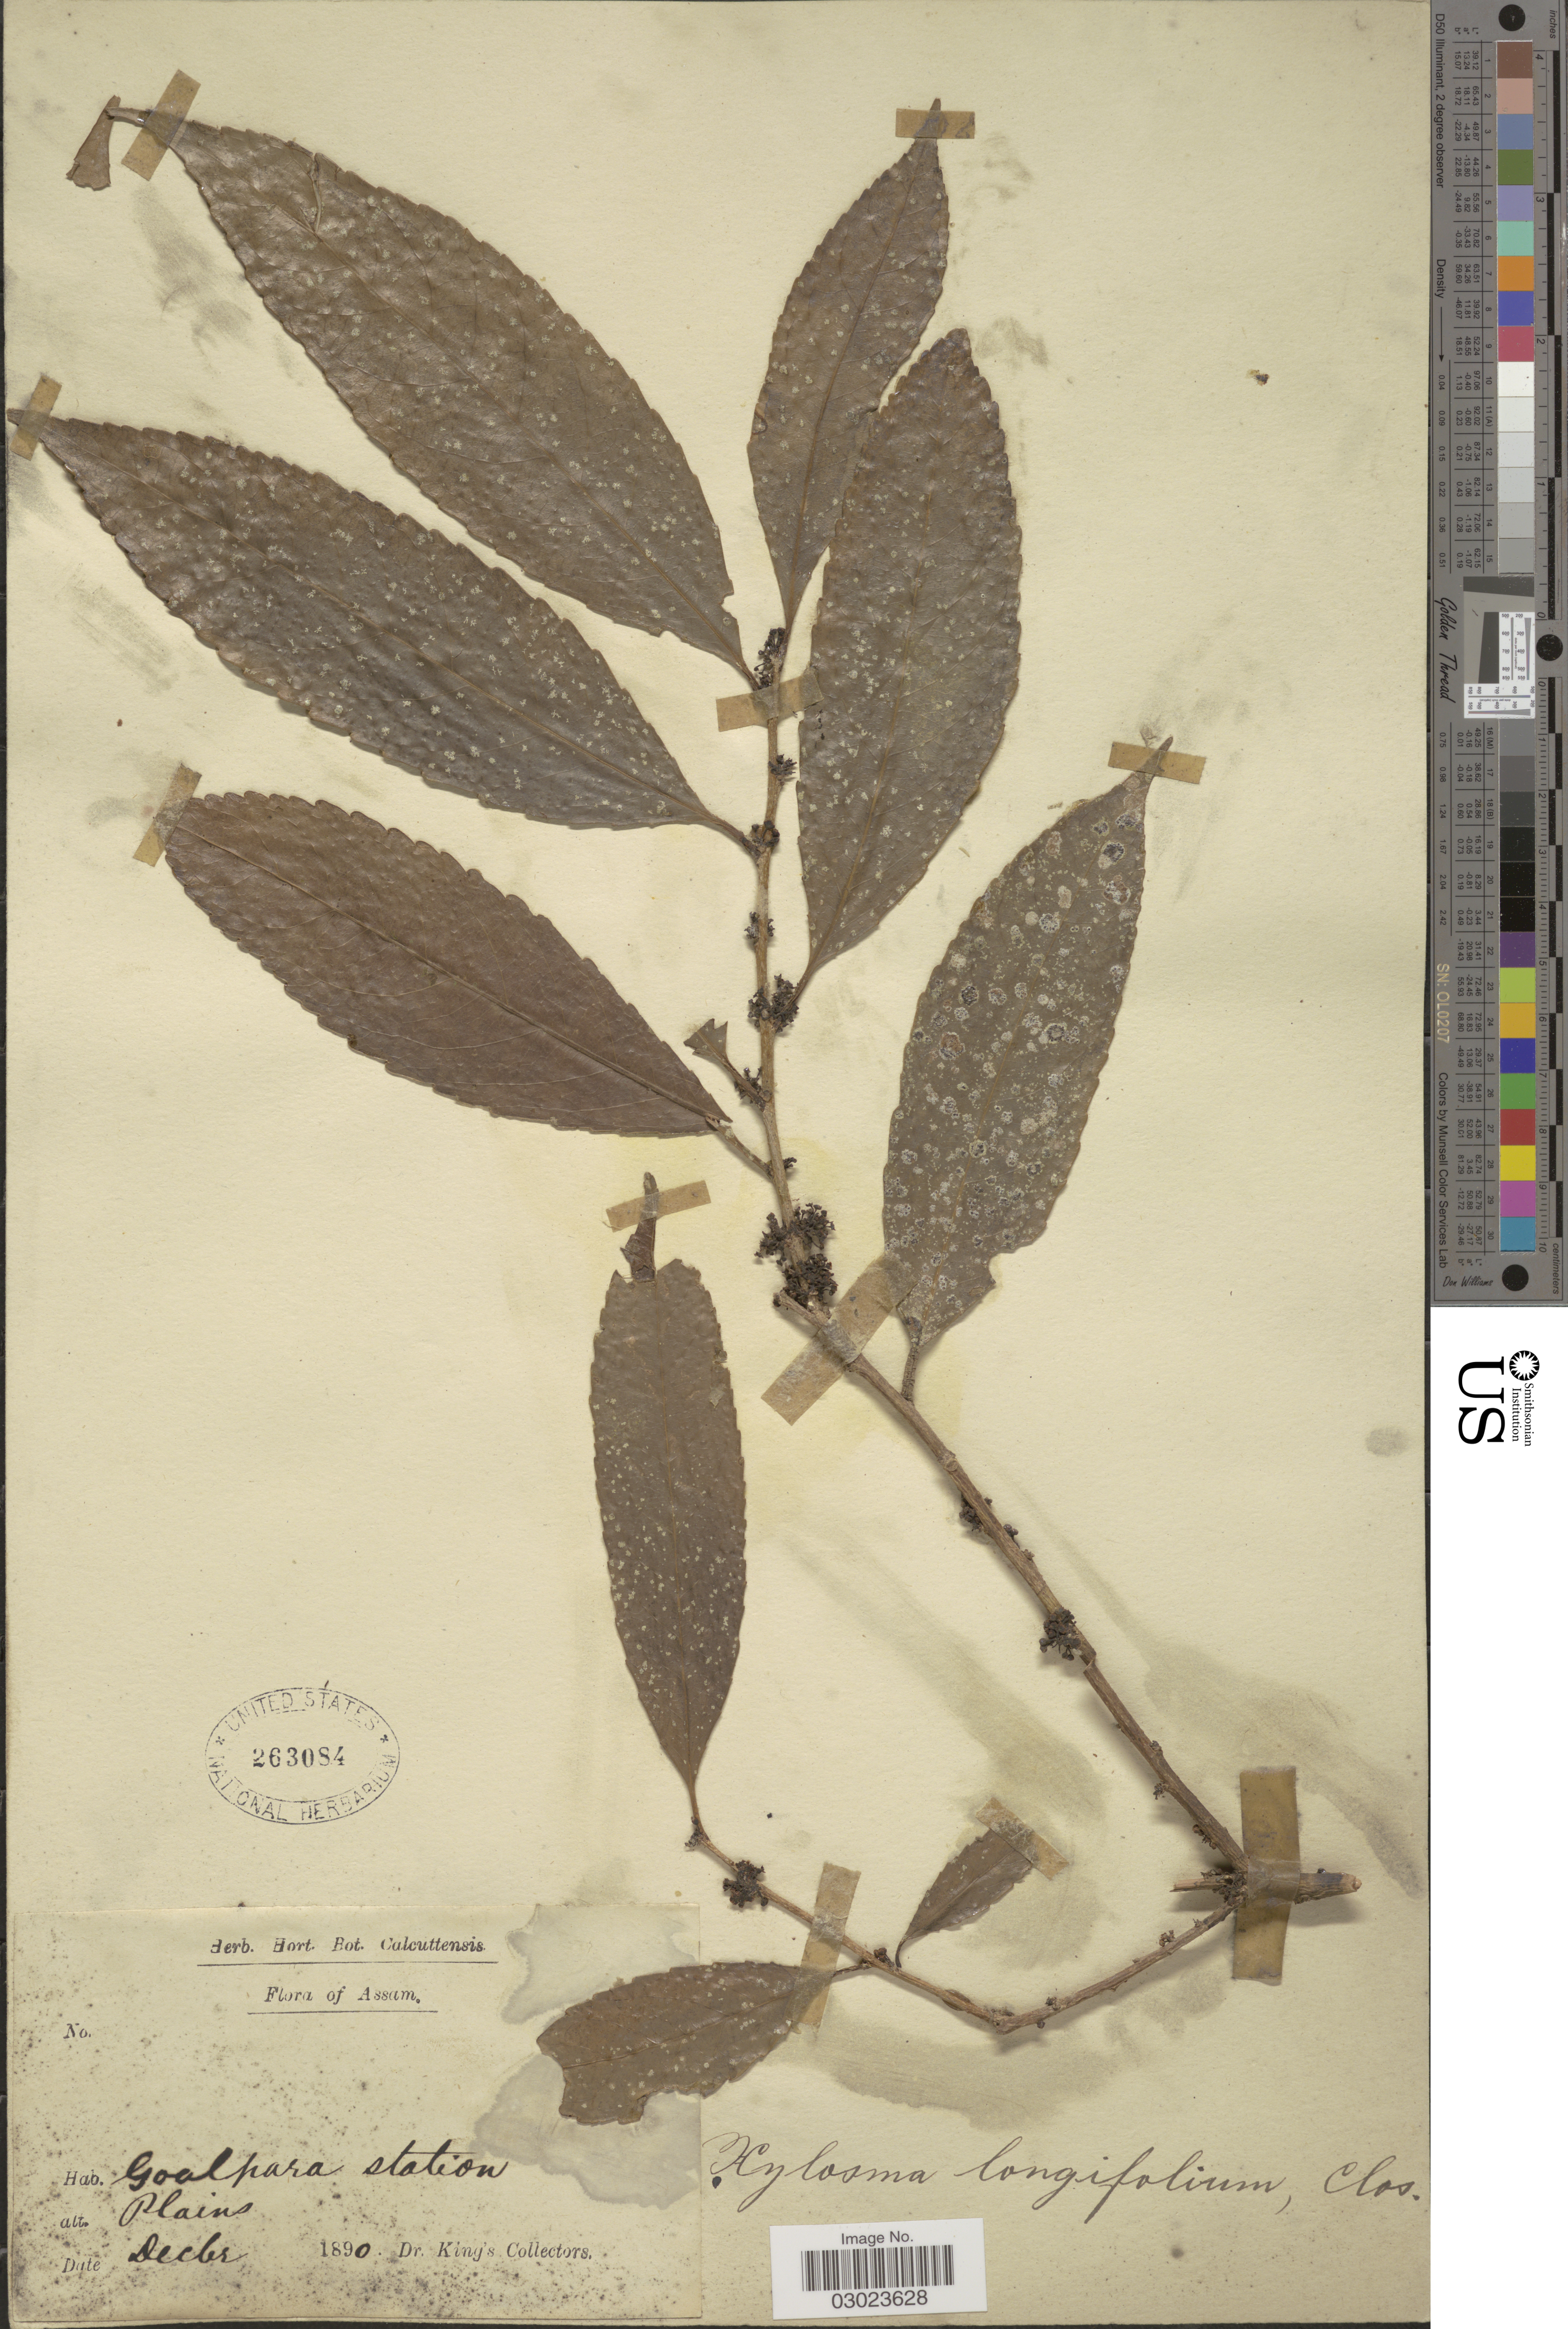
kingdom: Plantae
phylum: Tracheophyta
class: Magnoliopsida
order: Malpighiales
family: Salicaceae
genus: Xylosma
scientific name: Xylosma longifolia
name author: Clos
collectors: Dr. King's collector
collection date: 1890-12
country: India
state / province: Assam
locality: Goalpara station.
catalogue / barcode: US 263084